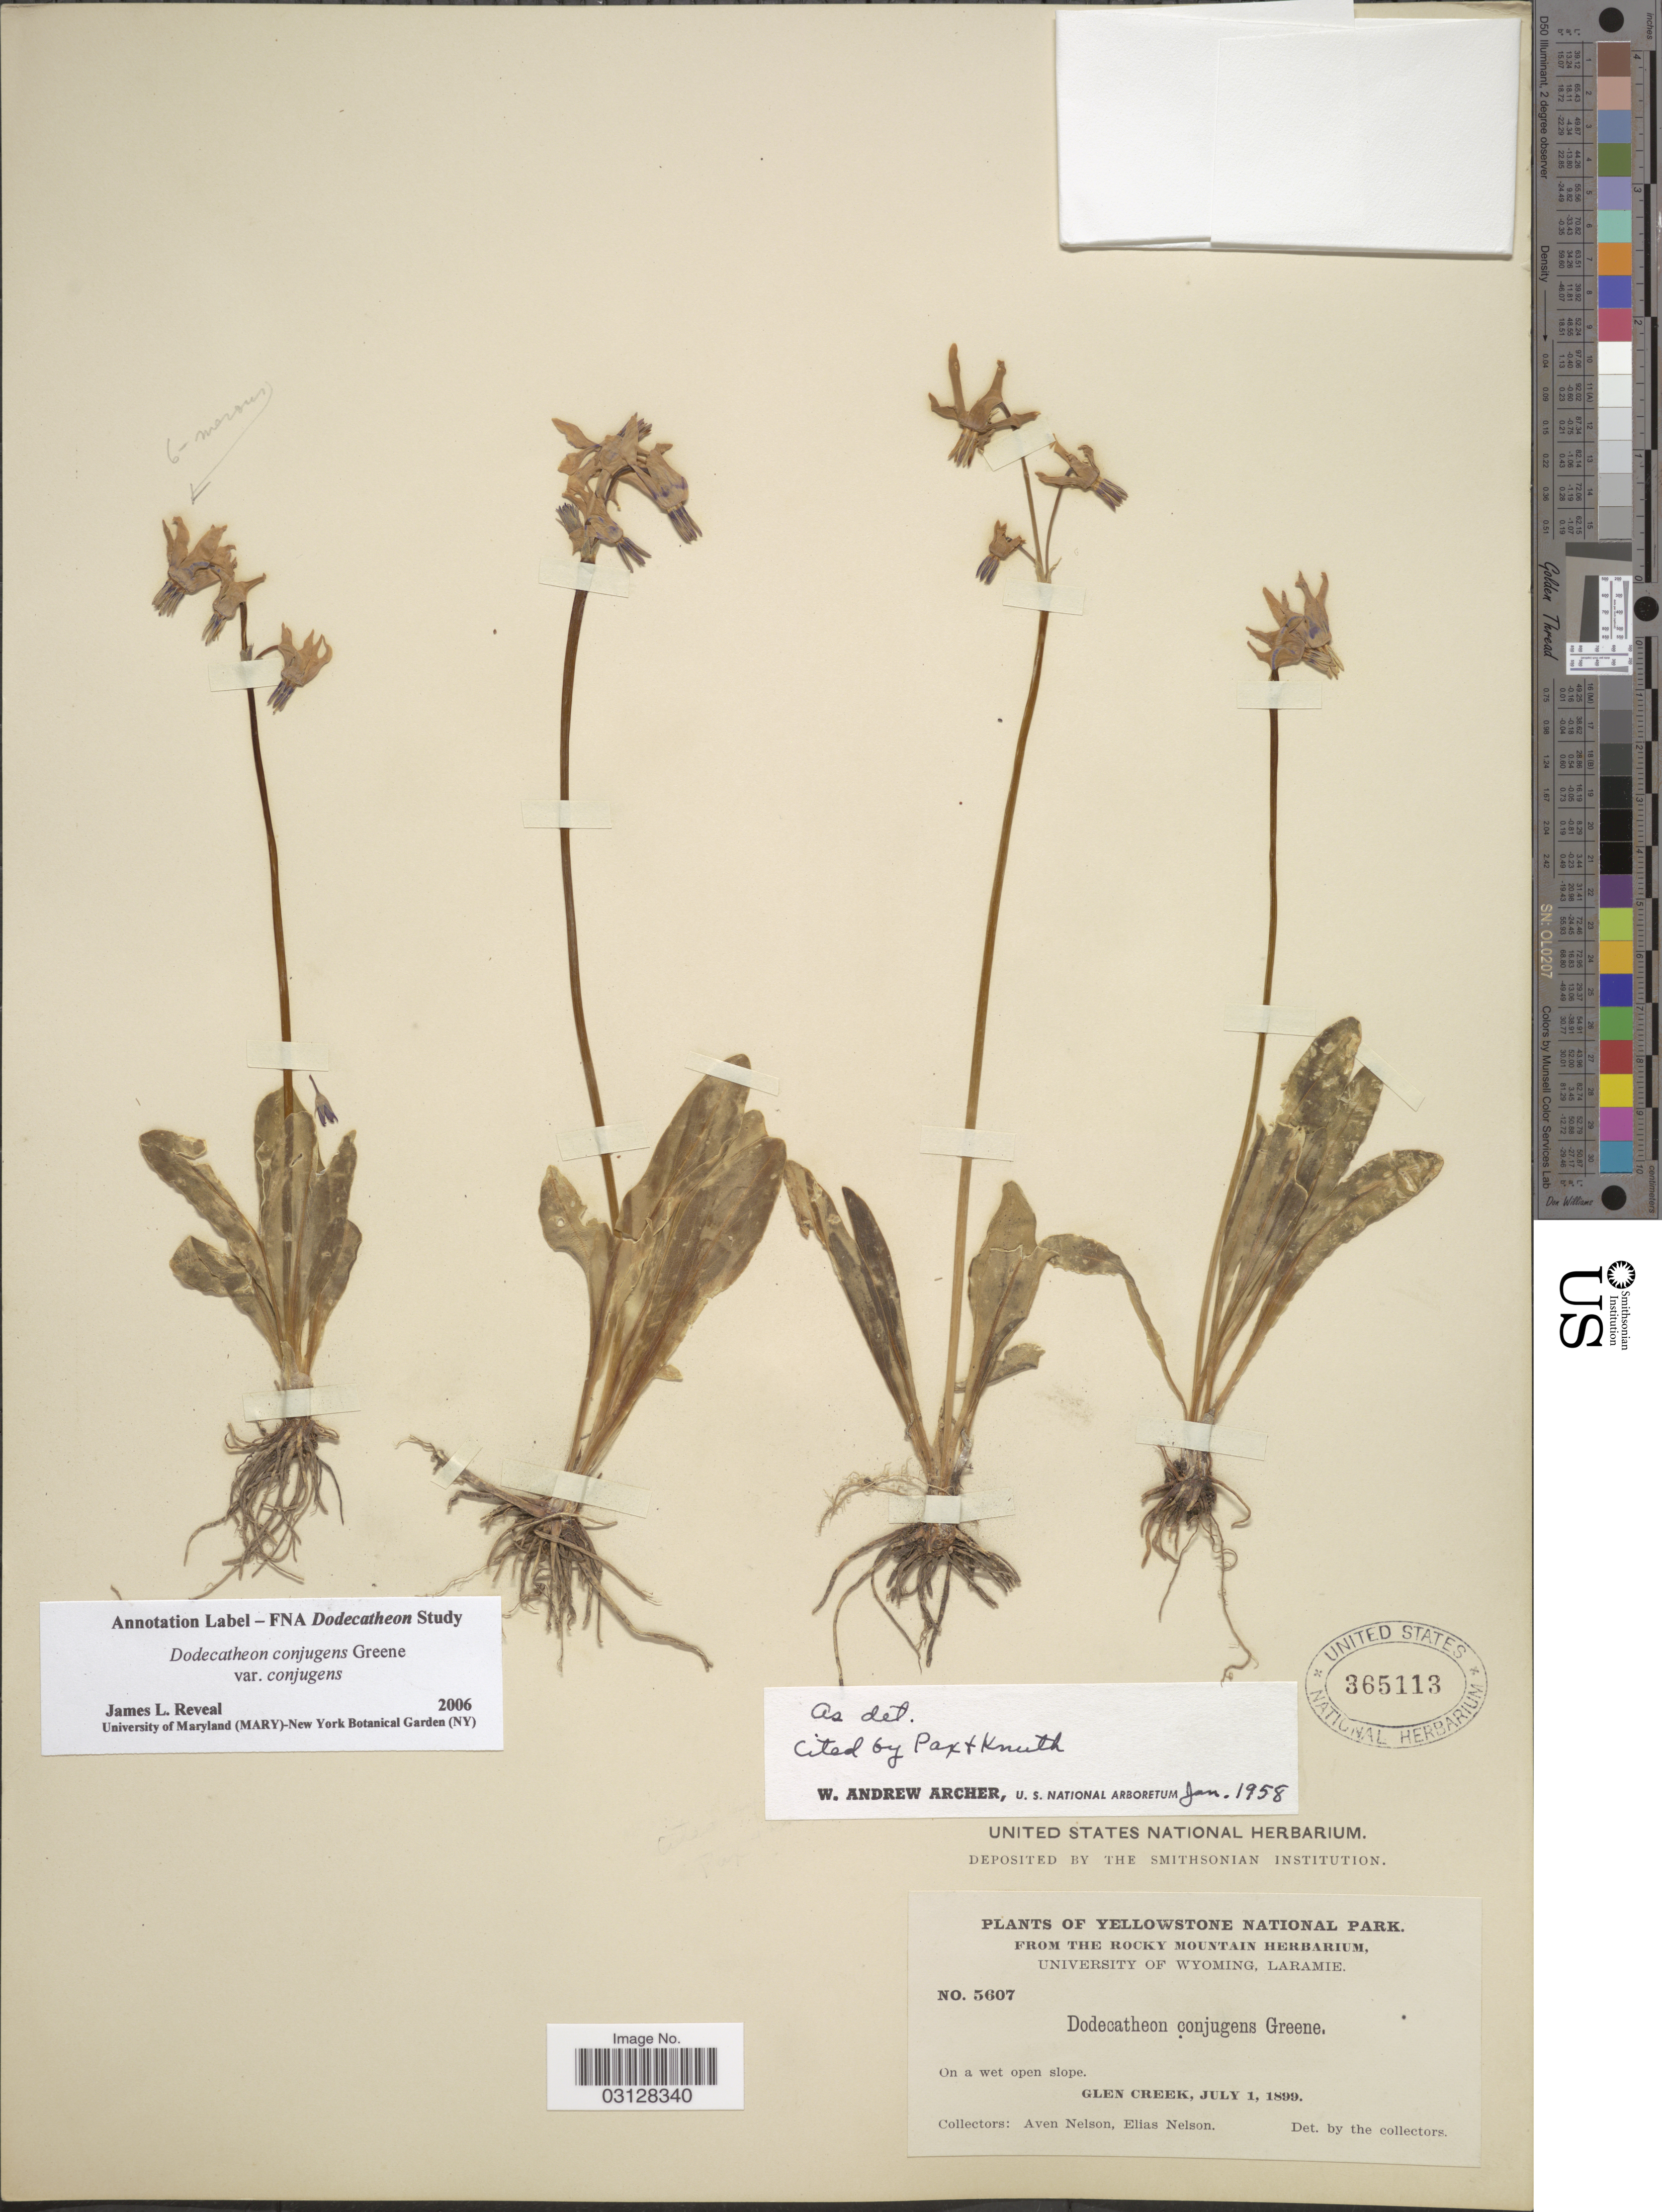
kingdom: Plantae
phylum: Tracheophyta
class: Magnoliopsida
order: Ericales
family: Primulaceae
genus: Dodecatheon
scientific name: Dodecatheon conjugens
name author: Greene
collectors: A. Nelson & E. Nelson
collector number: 5607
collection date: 1899-07-01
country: United States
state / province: Wyoming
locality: Yellowstone National Park. On a wet open slope. Glen Creek.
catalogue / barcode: US 365113